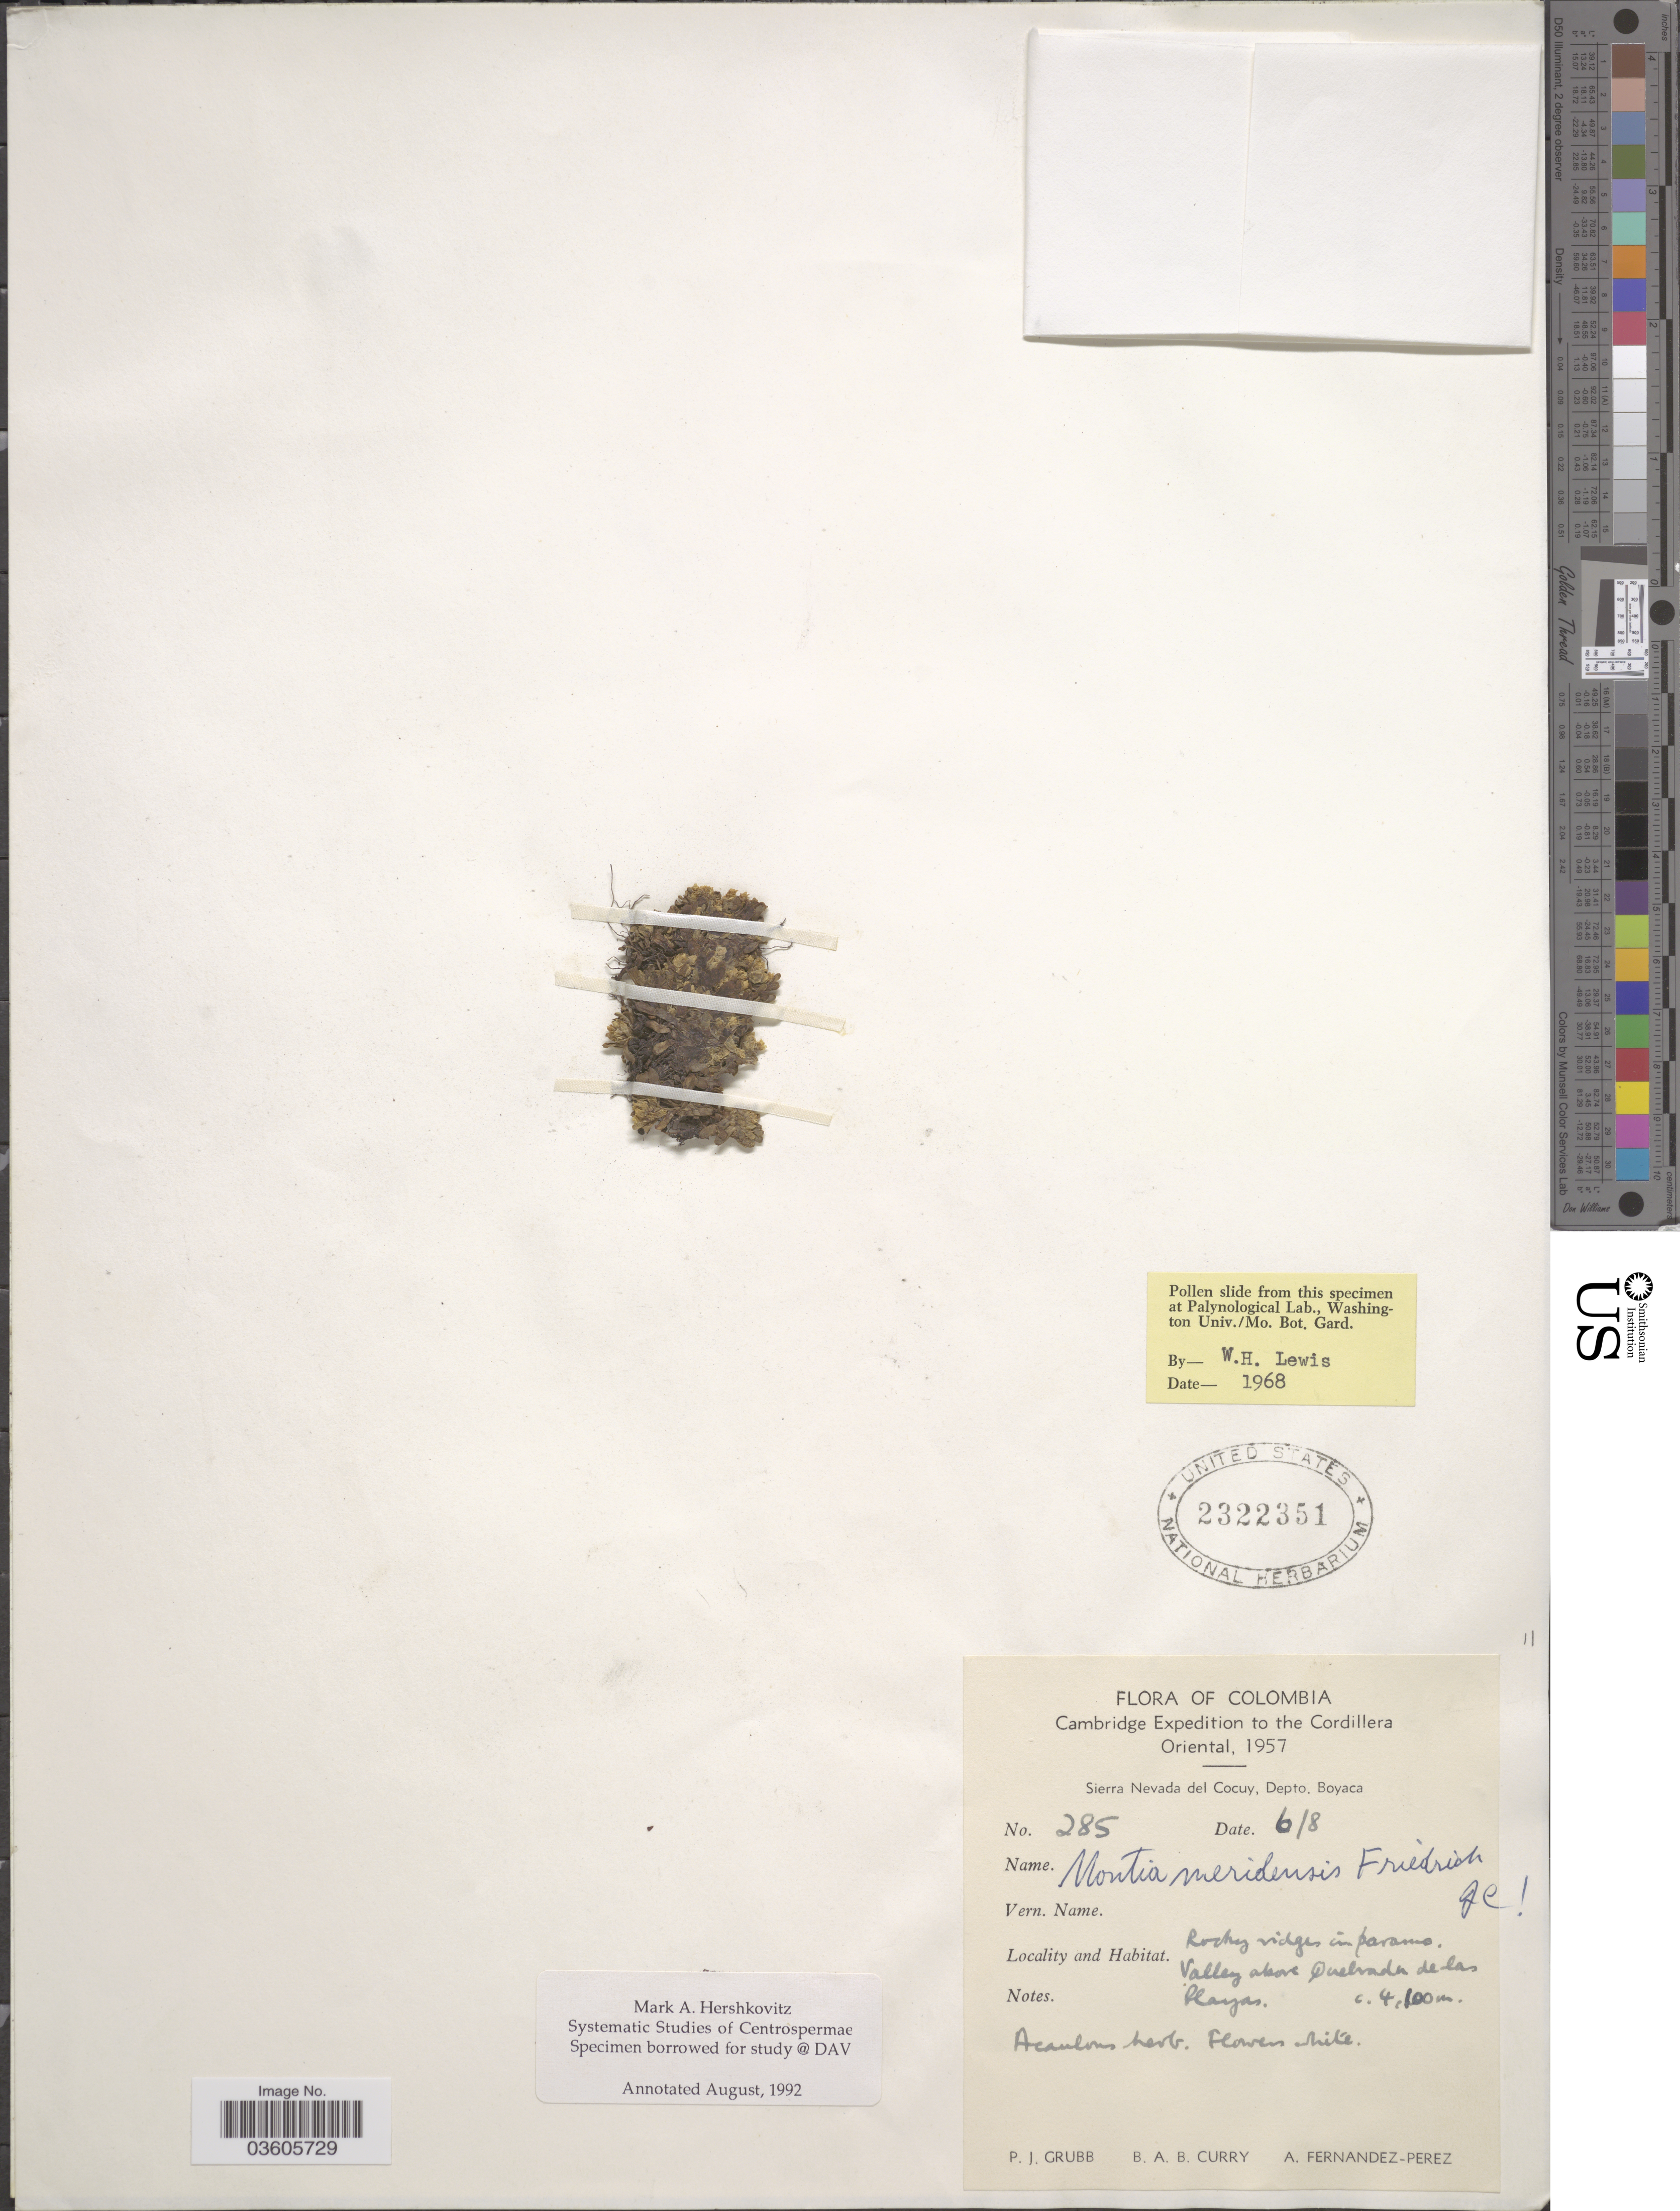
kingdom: Plantae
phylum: Tracheophyta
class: Magnoliopsida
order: Caryophyllales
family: Montiaceae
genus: Montia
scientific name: Montia meridensis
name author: Friedrich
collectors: P. J. Grubb, B. A. B. Curry & A. Fernández-Pérez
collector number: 285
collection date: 1957-08-06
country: Colombia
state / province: Boyacá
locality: Cordillera Oriental. Sierra Nevada del Cocuy, Depto. Boyacá. Valley above Quebrada de las Playas.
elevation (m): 4100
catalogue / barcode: US 2322351